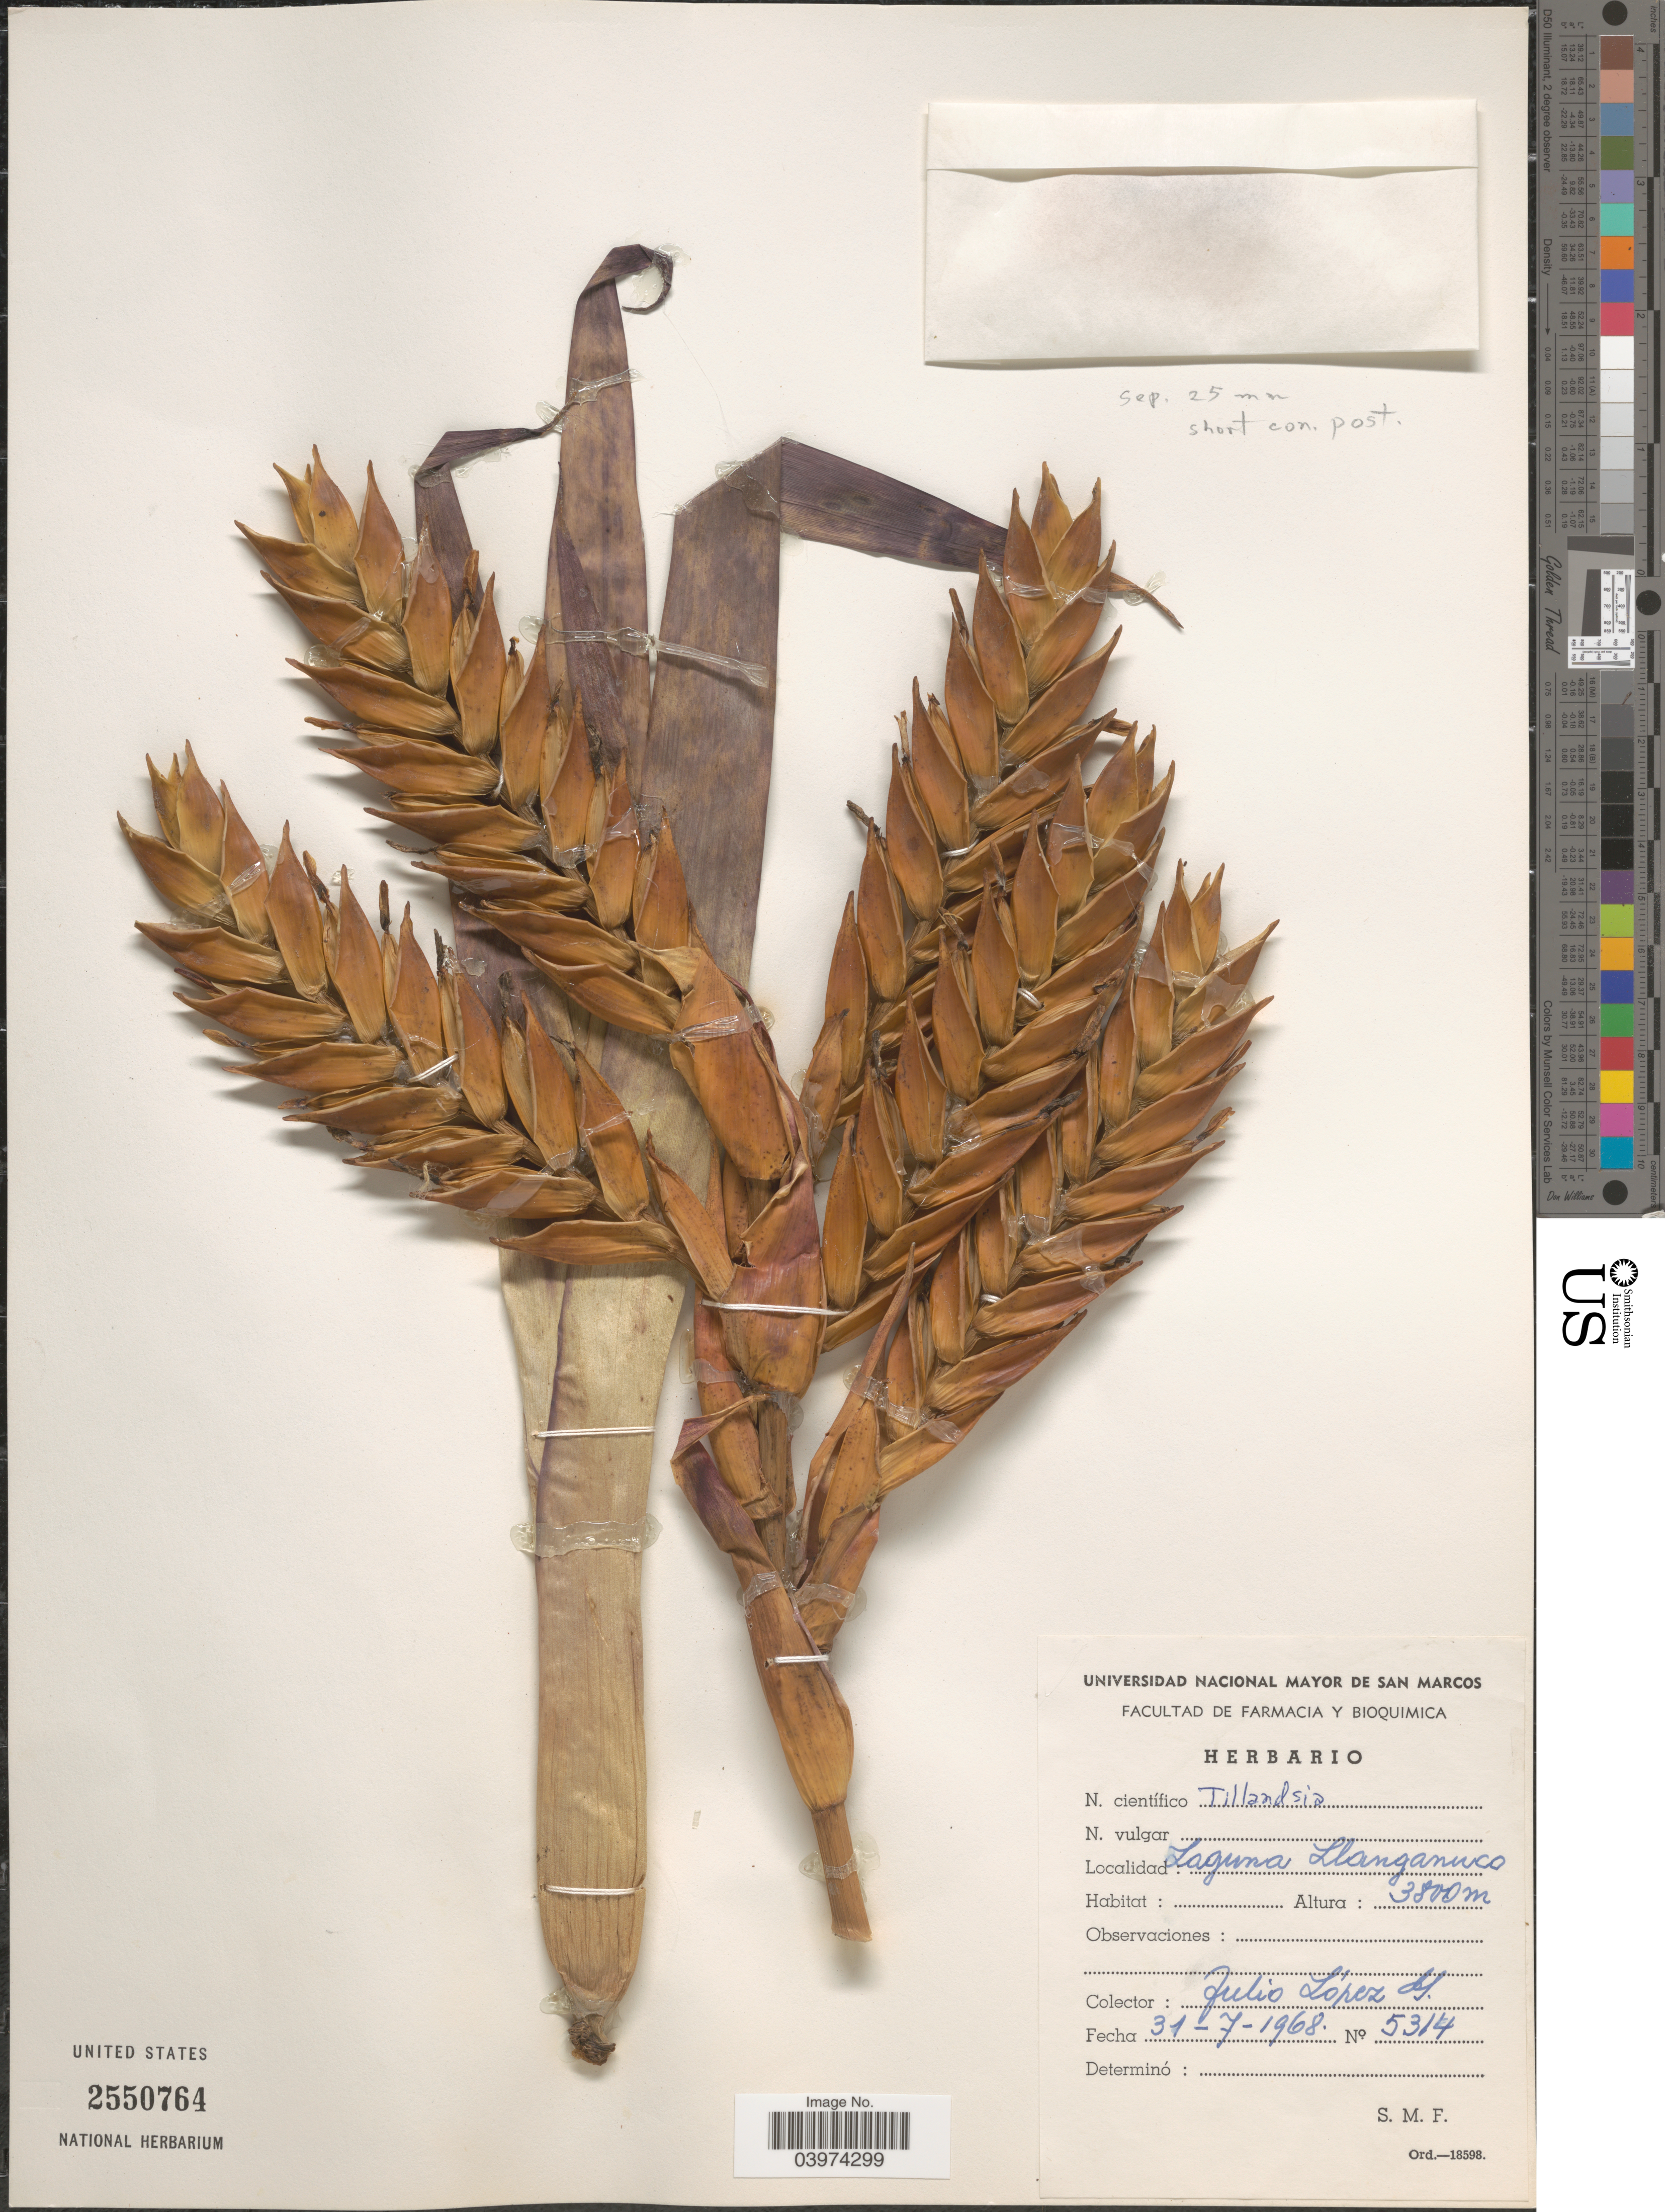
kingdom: Plantae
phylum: Tracheophyta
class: Liliopsida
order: Poales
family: Bromeliaceae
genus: Tillandsia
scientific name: Tillandsia restrepoana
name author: André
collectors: J. López G.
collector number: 5314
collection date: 1968-07-31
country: Guatemala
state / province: San Marcos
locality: Laguna Llanganuco.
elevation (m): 3800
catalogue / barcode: US 2550764